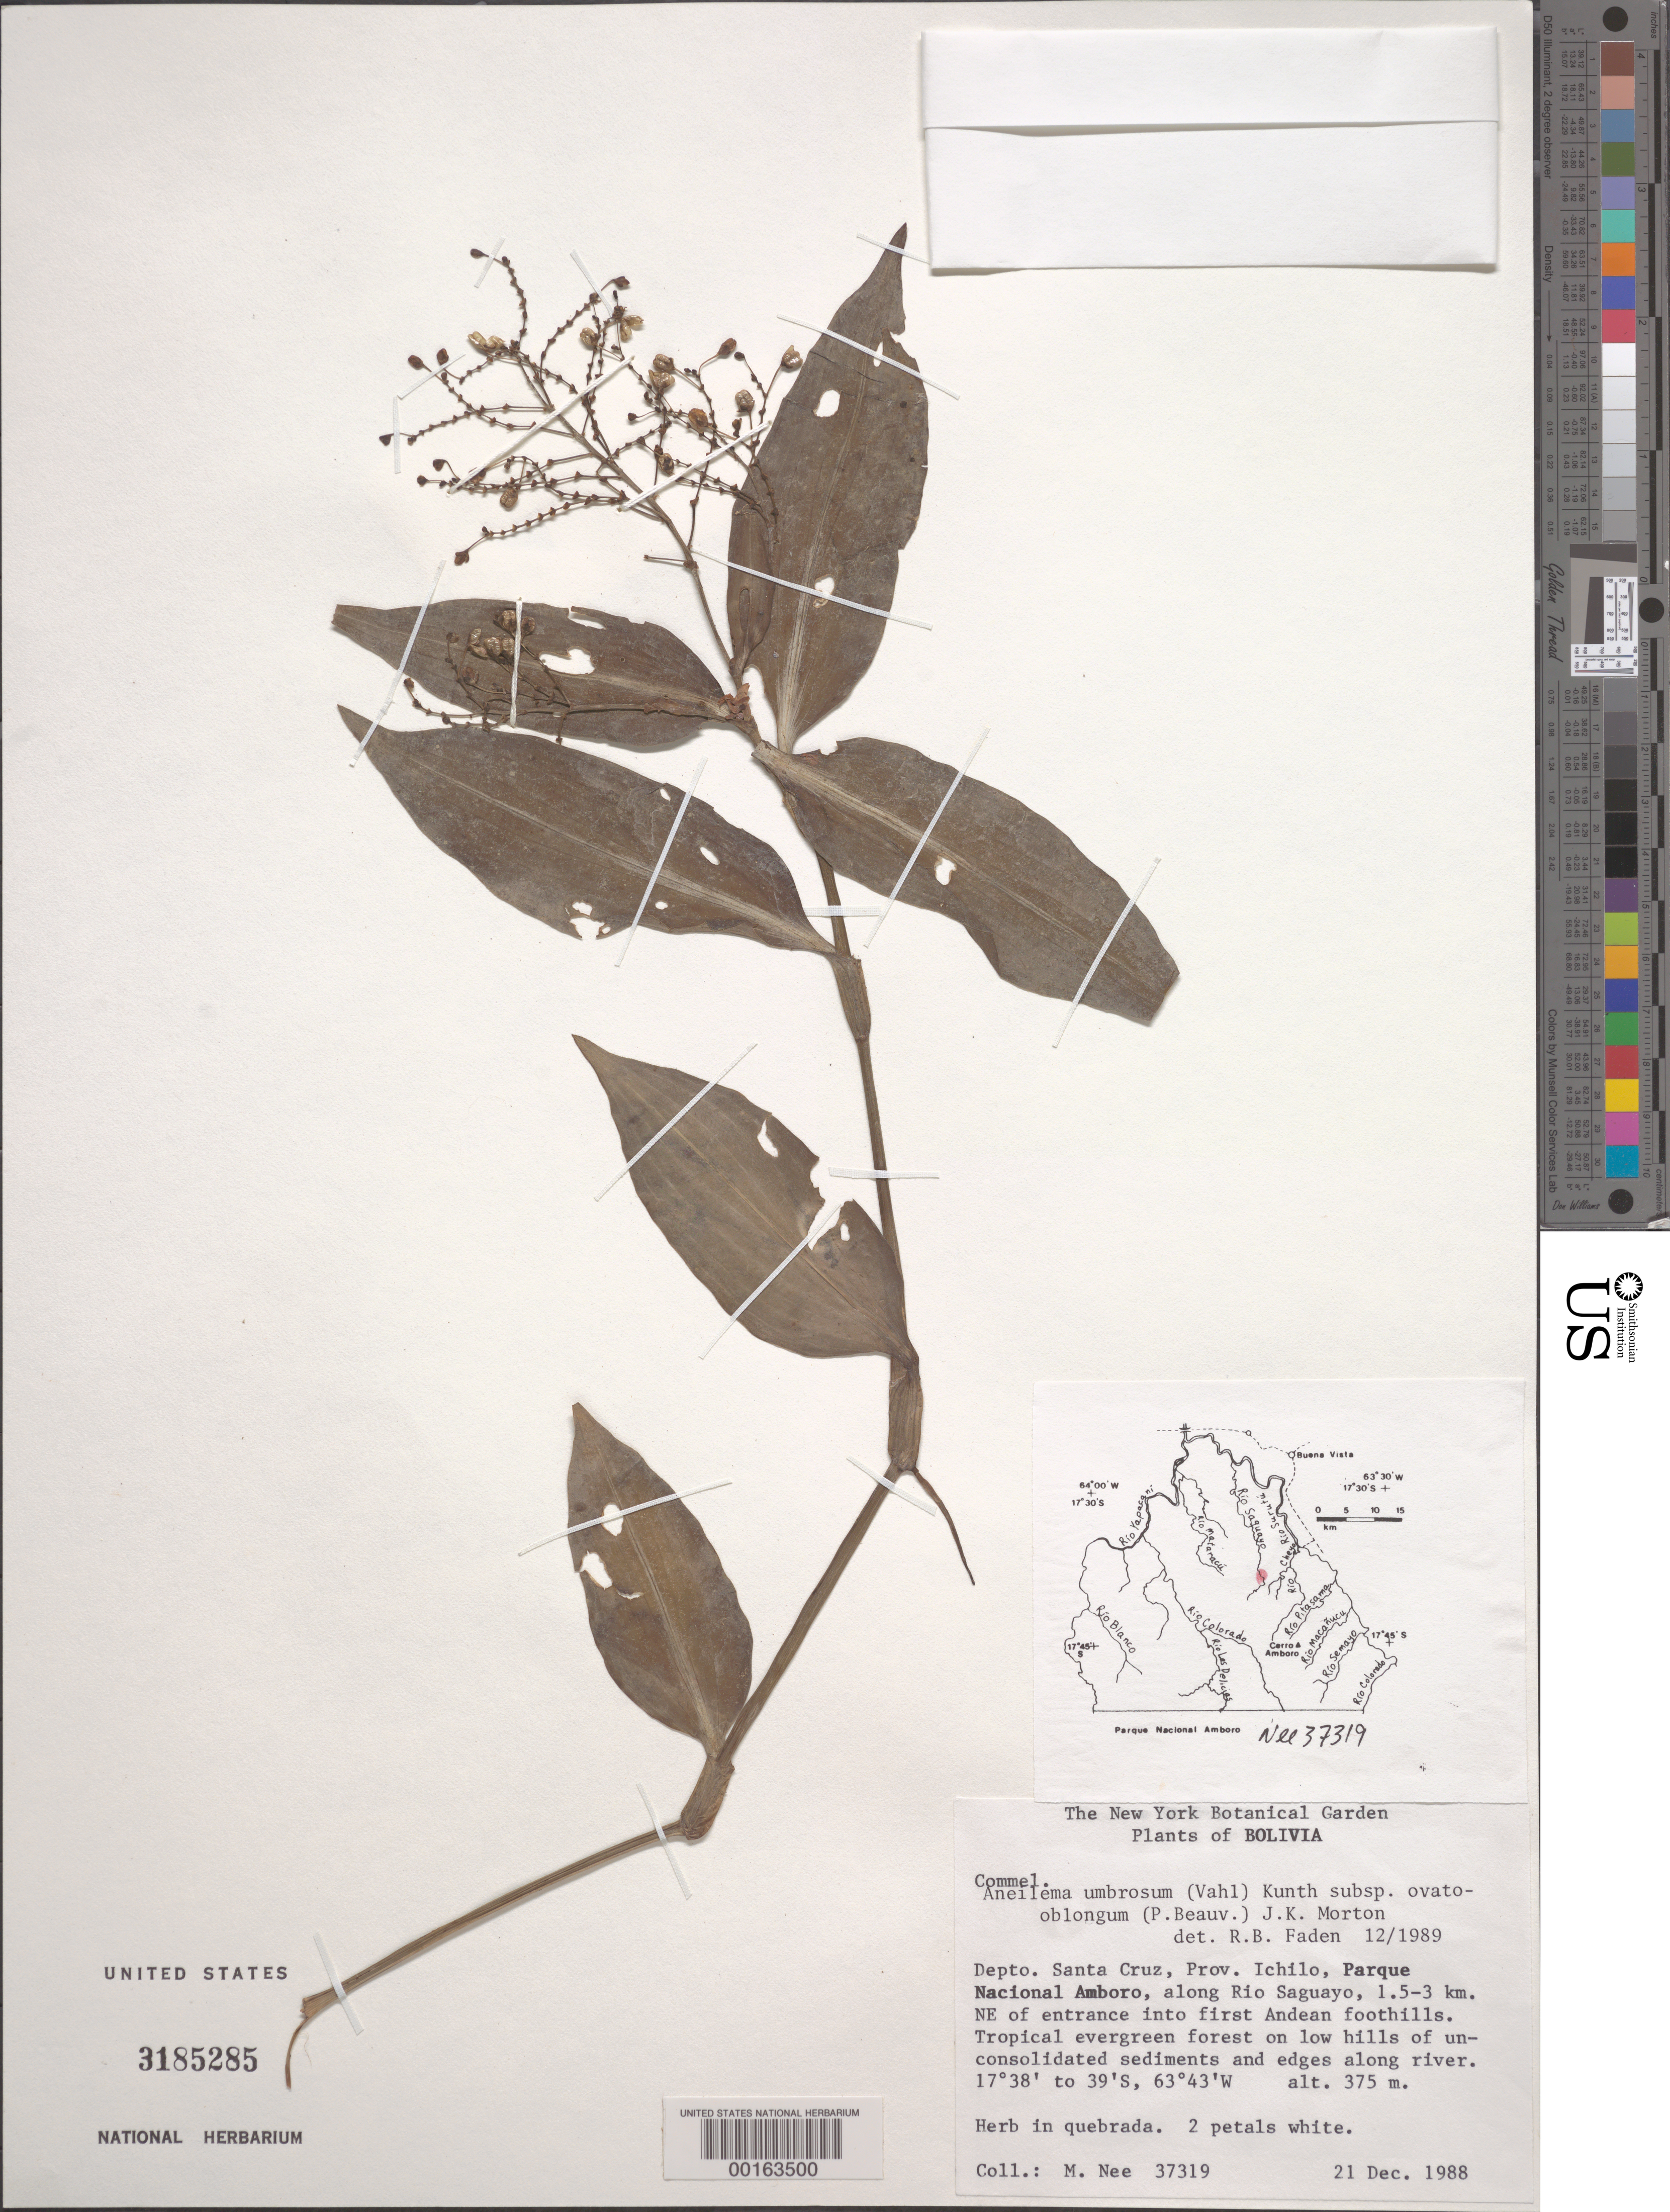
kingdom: Plantae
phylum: Tracheophyta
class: Liliopsida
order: Commelinales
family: Commelinaceae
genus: Aneilema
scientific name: Aneilema umbrosum subsp. ovato-oblongum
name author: (P. Beauv.) J.K. Morton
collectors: M. Nee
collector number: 37319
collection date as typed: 21 Dec 1988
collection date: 1988-12-21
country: Bolivia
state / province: Santa Cruz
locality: Amboro National Park, along Rio Saguayo, NE of entrance into first Andean foothill.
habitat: Tropical evergreen forest on low hills of unconsolidated sediments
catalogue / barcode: US 31385285